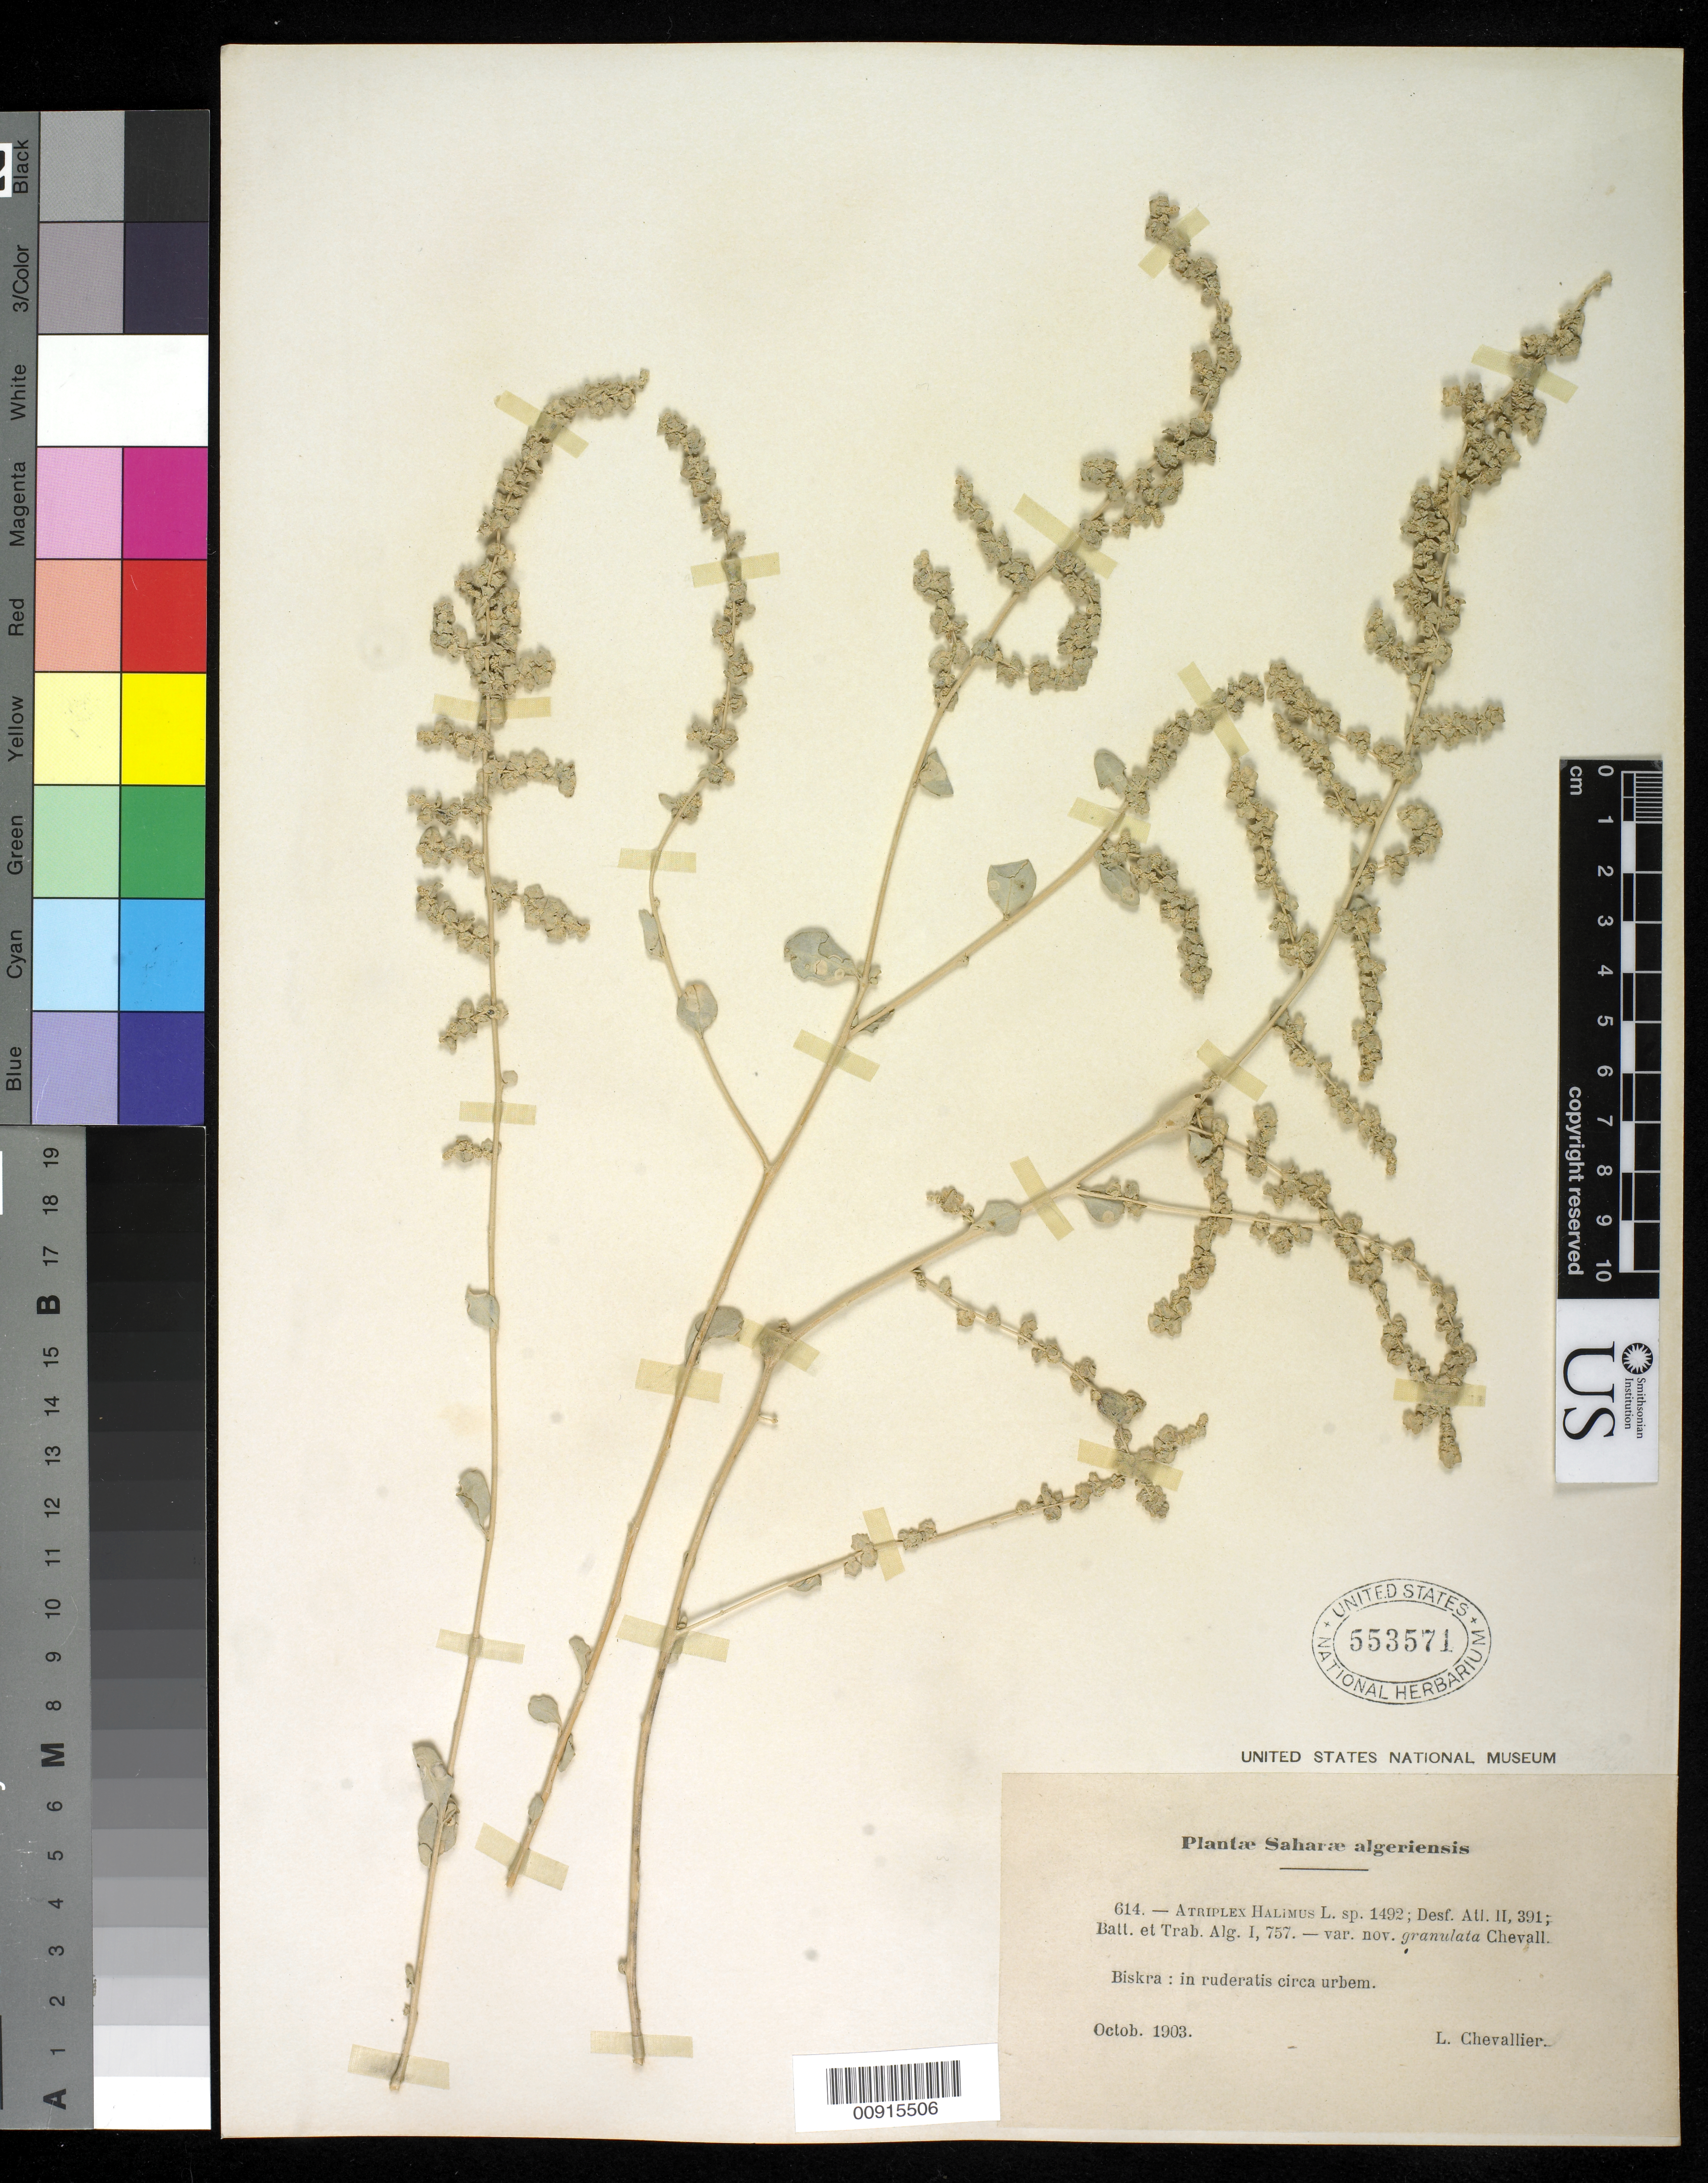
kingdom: Plantae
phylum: Tracheophyta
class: Magnoliopsida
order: Caryophyllales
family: Amaranthaceae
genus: Atriplex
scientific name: Atriplex halimus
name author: L.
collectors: L. Chevallier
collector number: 614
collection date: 1903-10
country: Algeria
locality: Biskra: in Ruderatis circa urbem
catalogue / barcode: US 553571